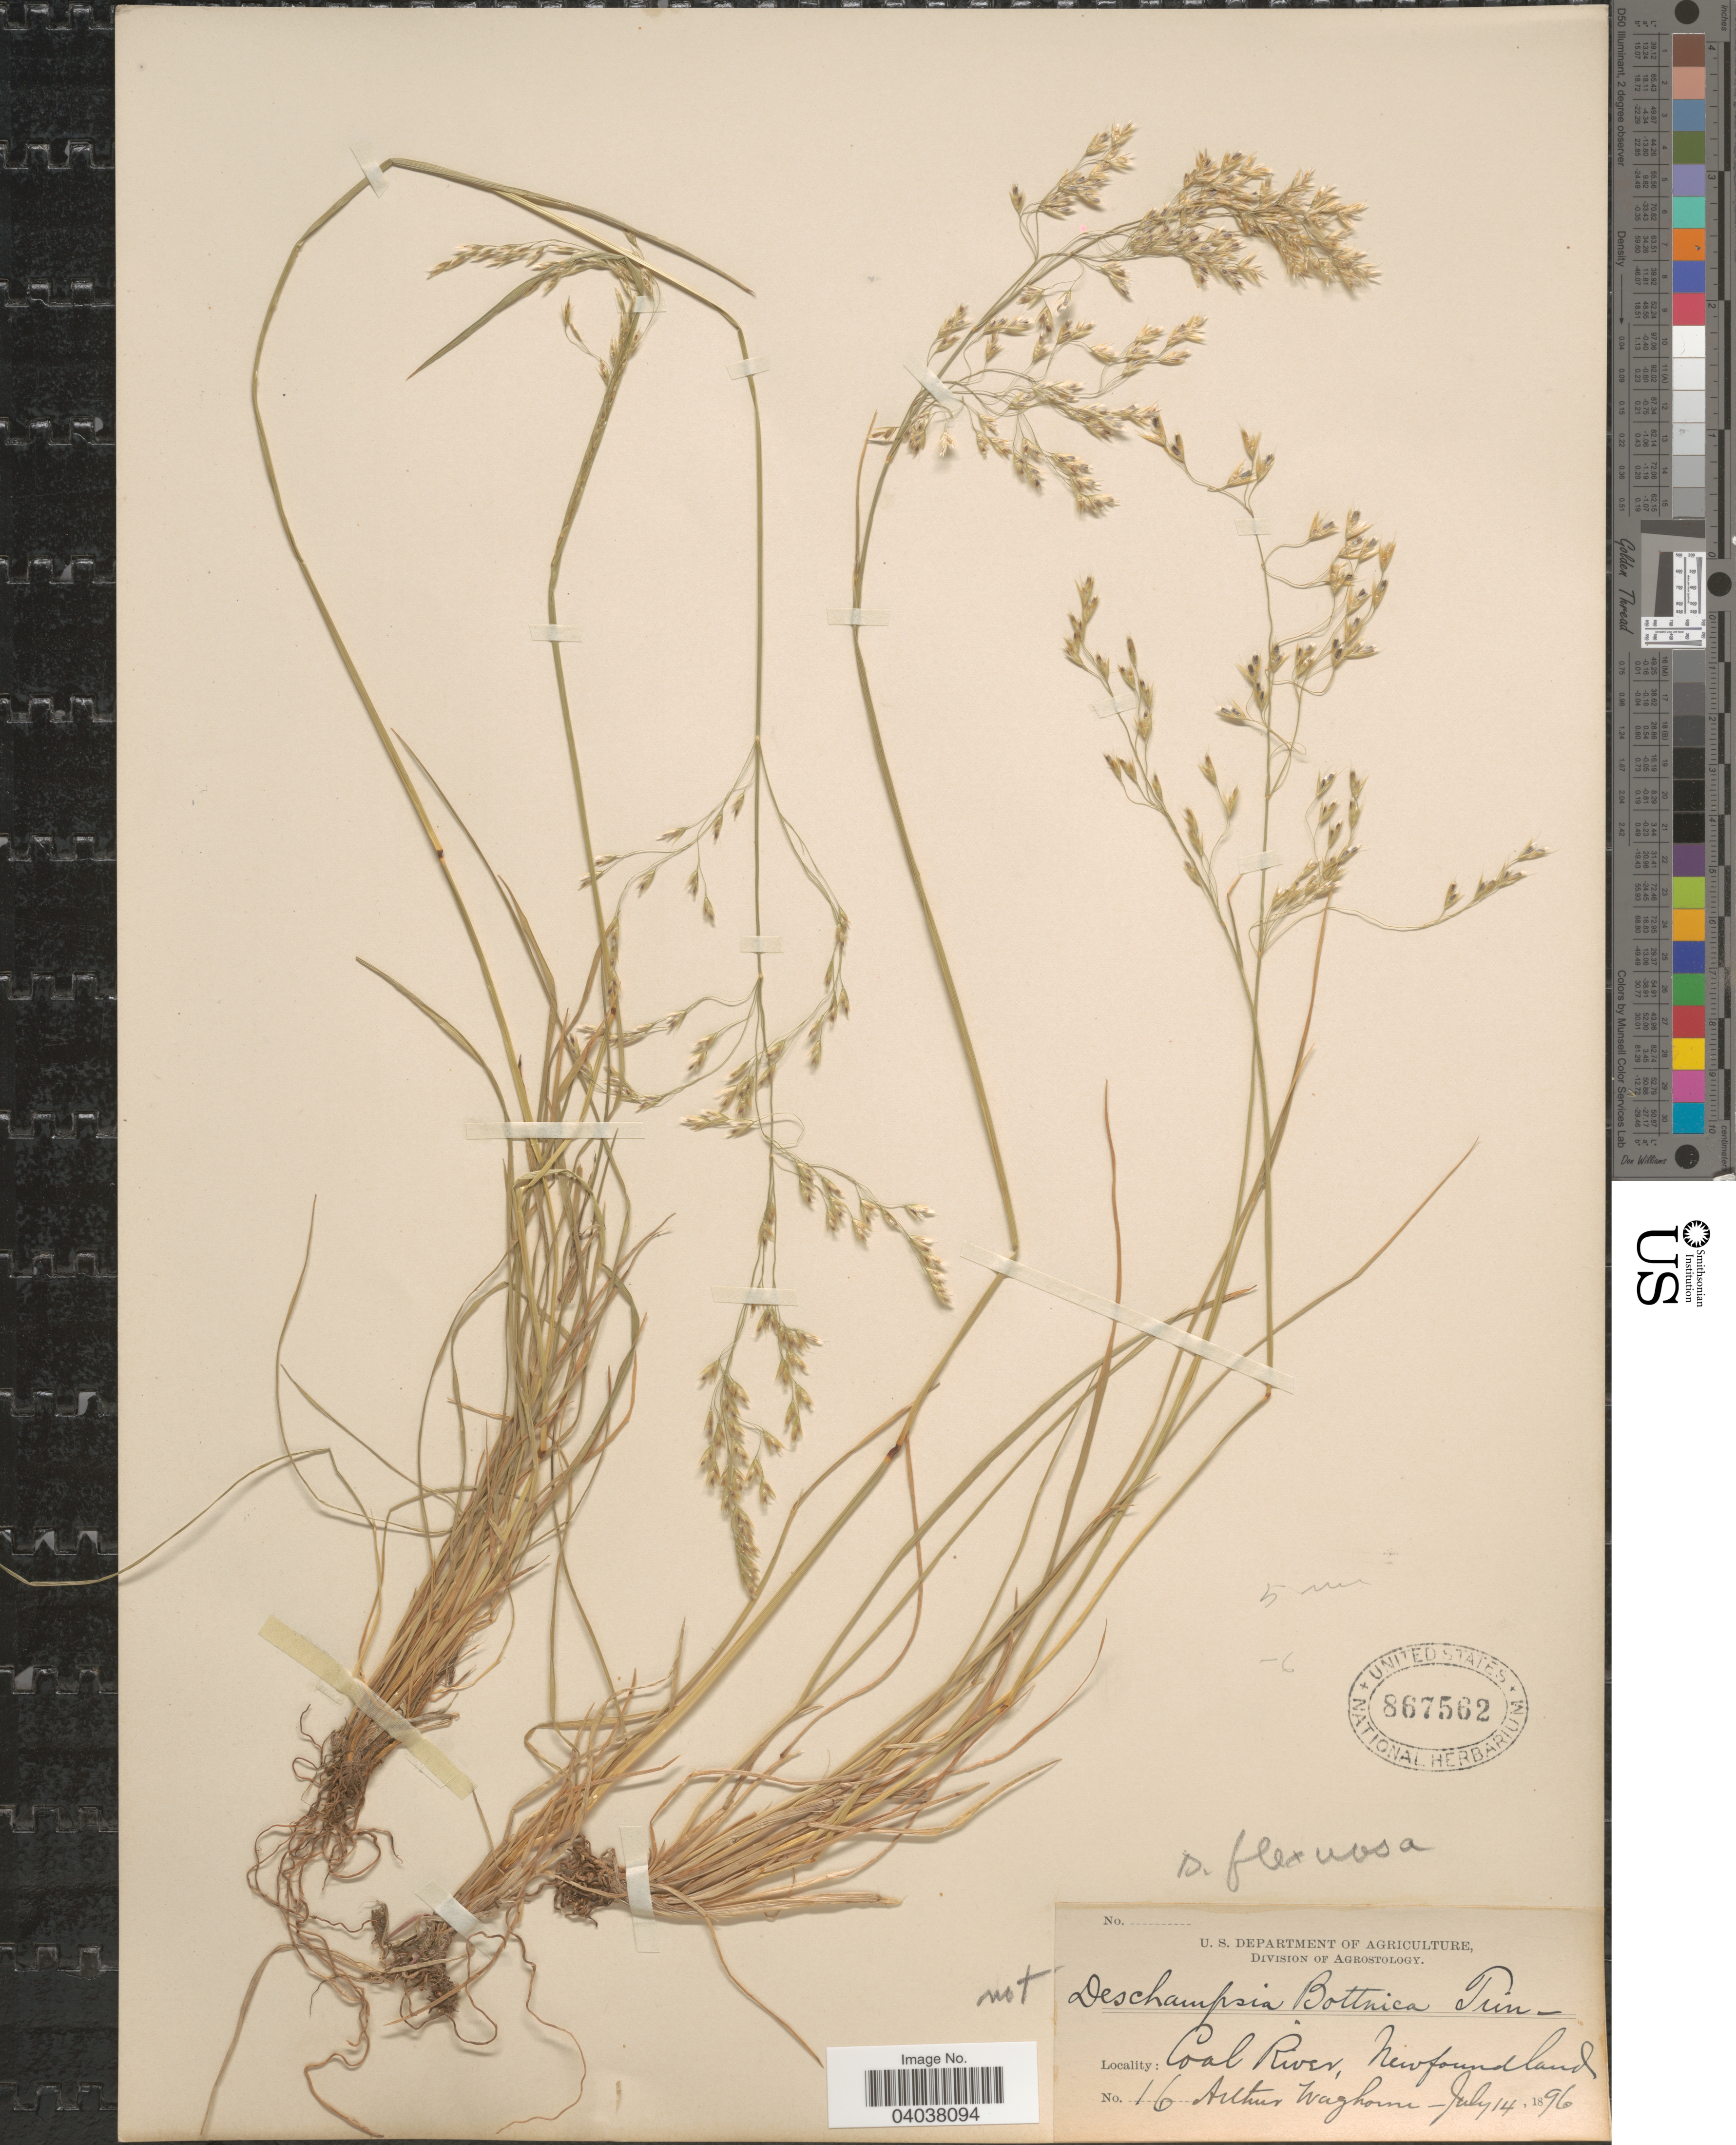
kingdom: Plantae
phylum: Tracheophyta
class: Liliopsida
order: Poales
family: Poaceae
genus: Deschampsia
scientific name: Deschampsia cespitosa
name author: (L.) P. Beauv.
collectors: A. Waghorne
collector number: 16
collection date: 1896-07-14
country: Canada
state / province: Newfoundland and Labrador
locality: Coal River.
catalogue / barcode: US 867562